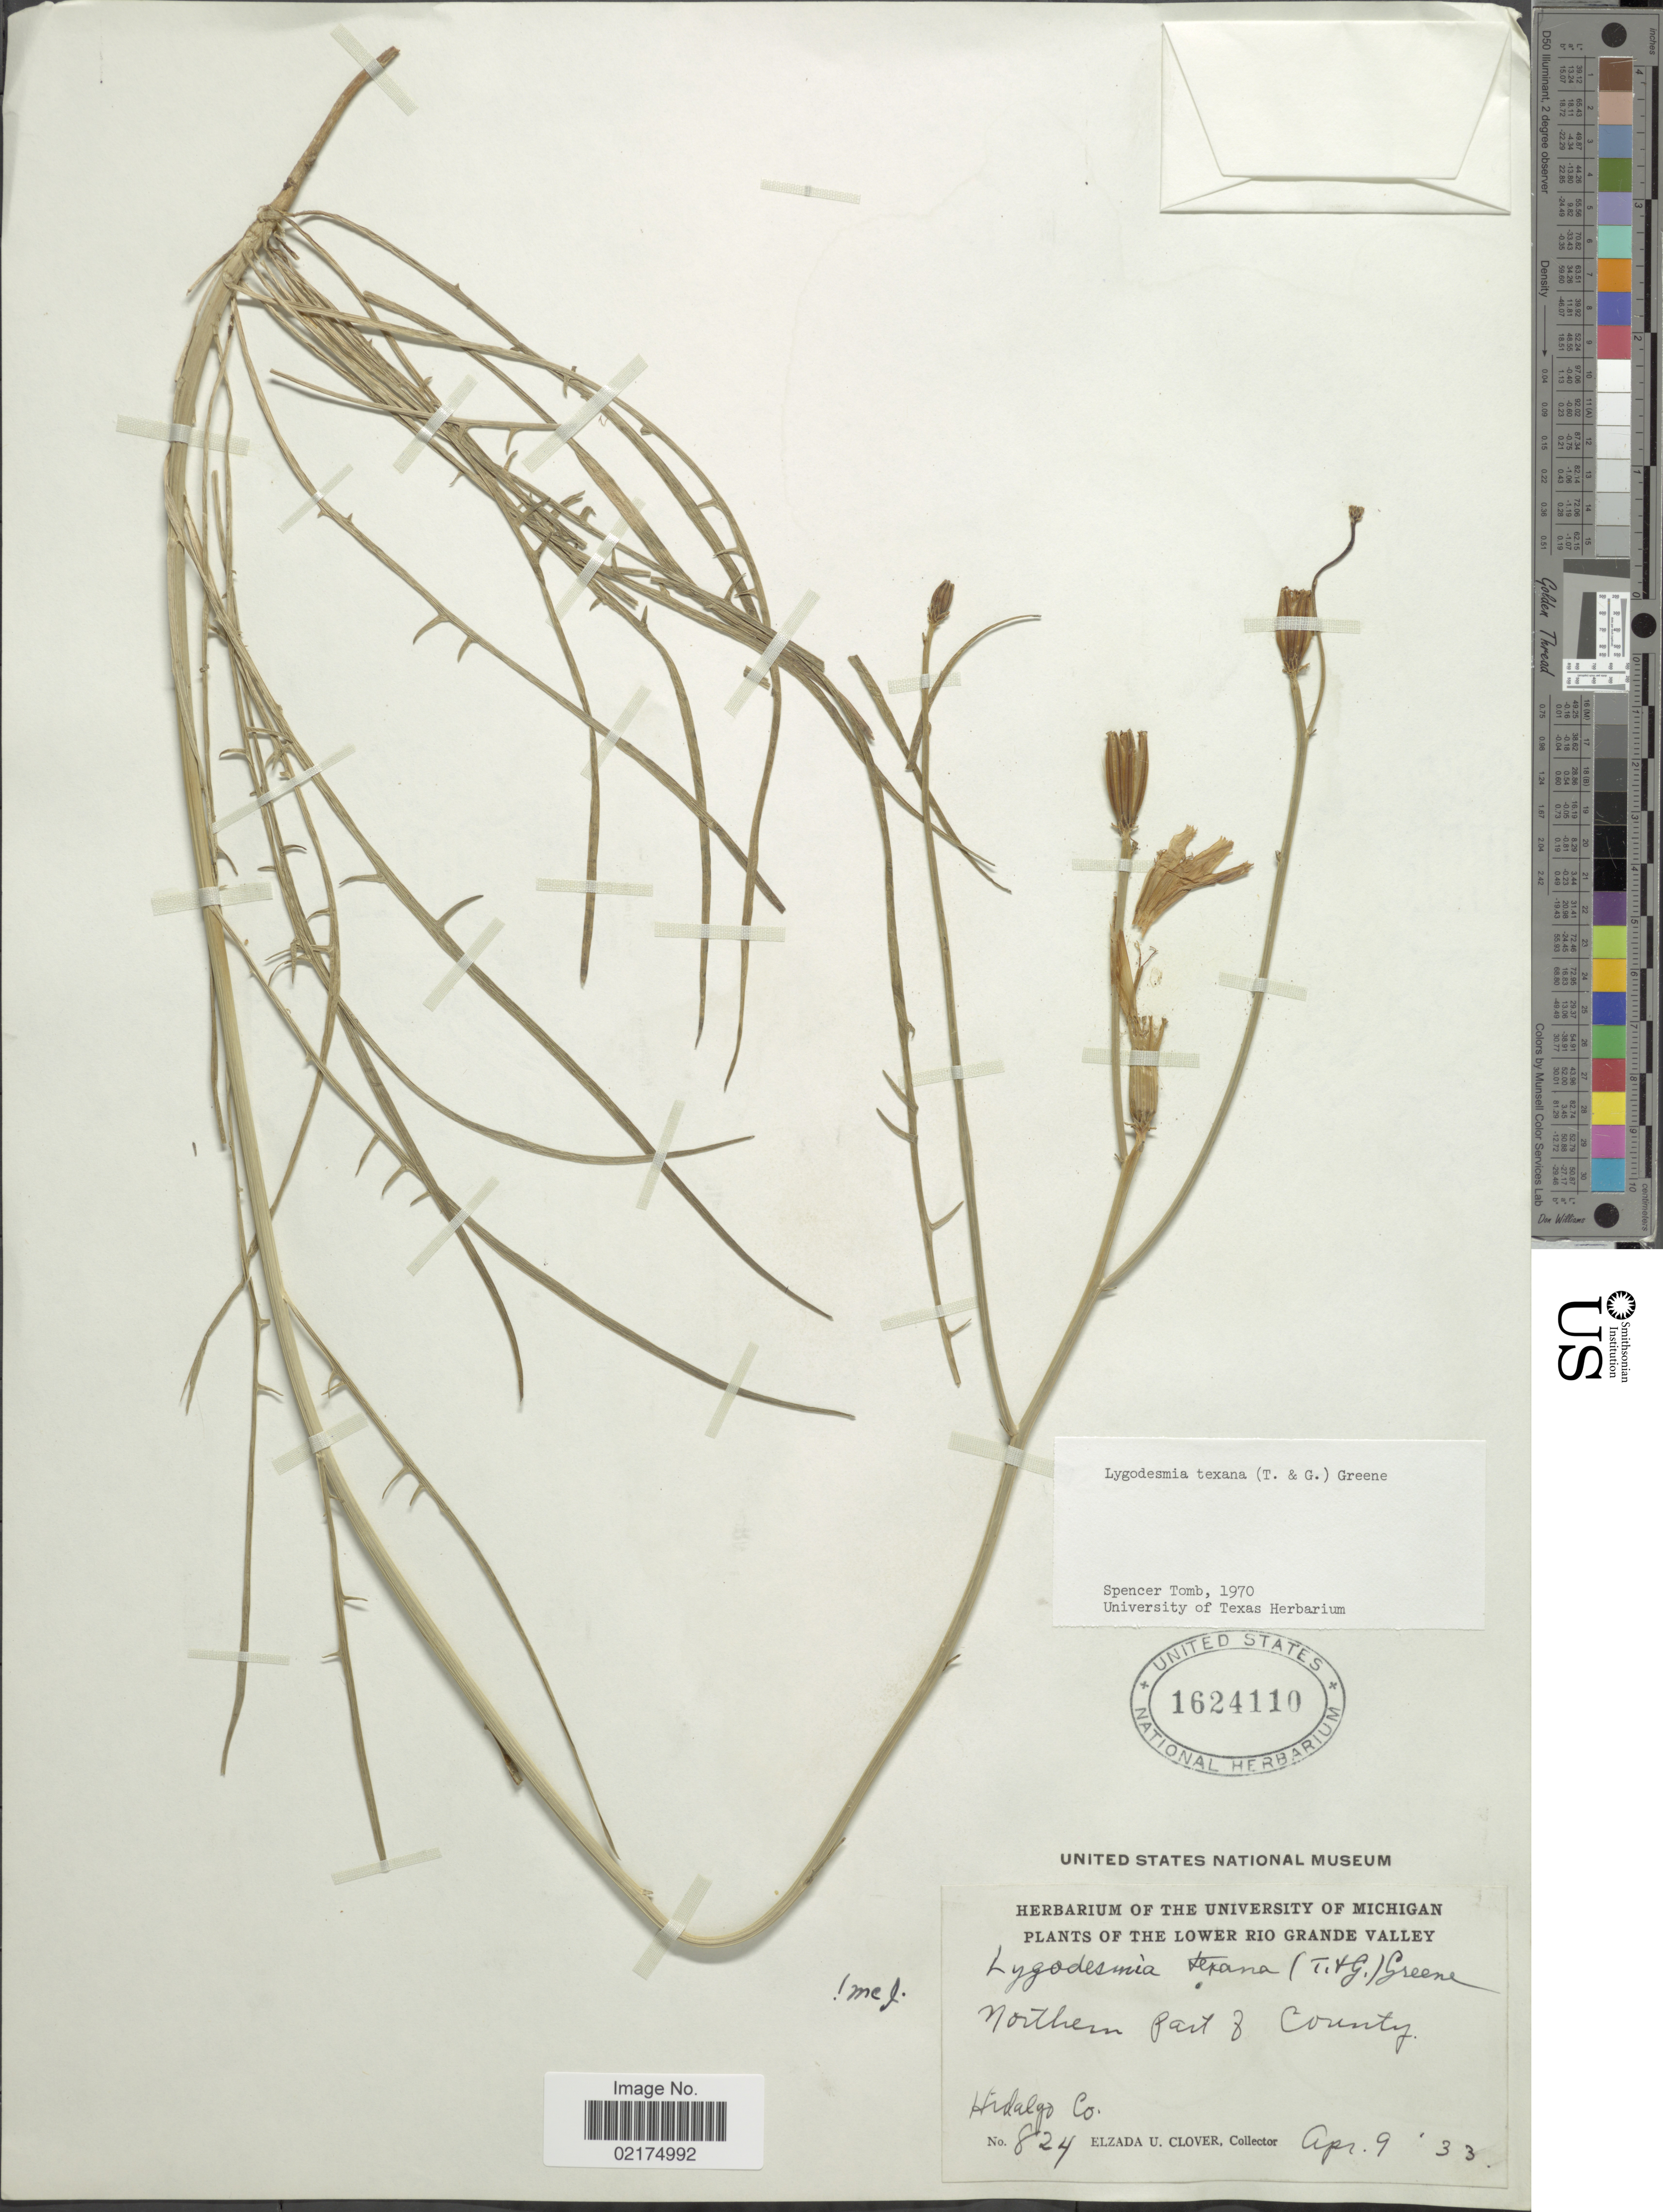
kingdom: Plantae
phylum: Tracheophyta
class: Magnoliopsida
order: Asterales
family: Asteraceae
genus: Lygodesmia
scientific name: Lygodesmia texana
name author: (Torr. & A. Gray) Greene ex Small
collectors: E. U. Clover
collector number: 824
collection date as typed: Transcribed d/m/y: 9/4/33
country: Mexico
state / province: Hidalgo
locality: The Lower Rio Grande Valley, Northern Part of County, Hidalgo Co.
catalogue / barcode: US 1624110